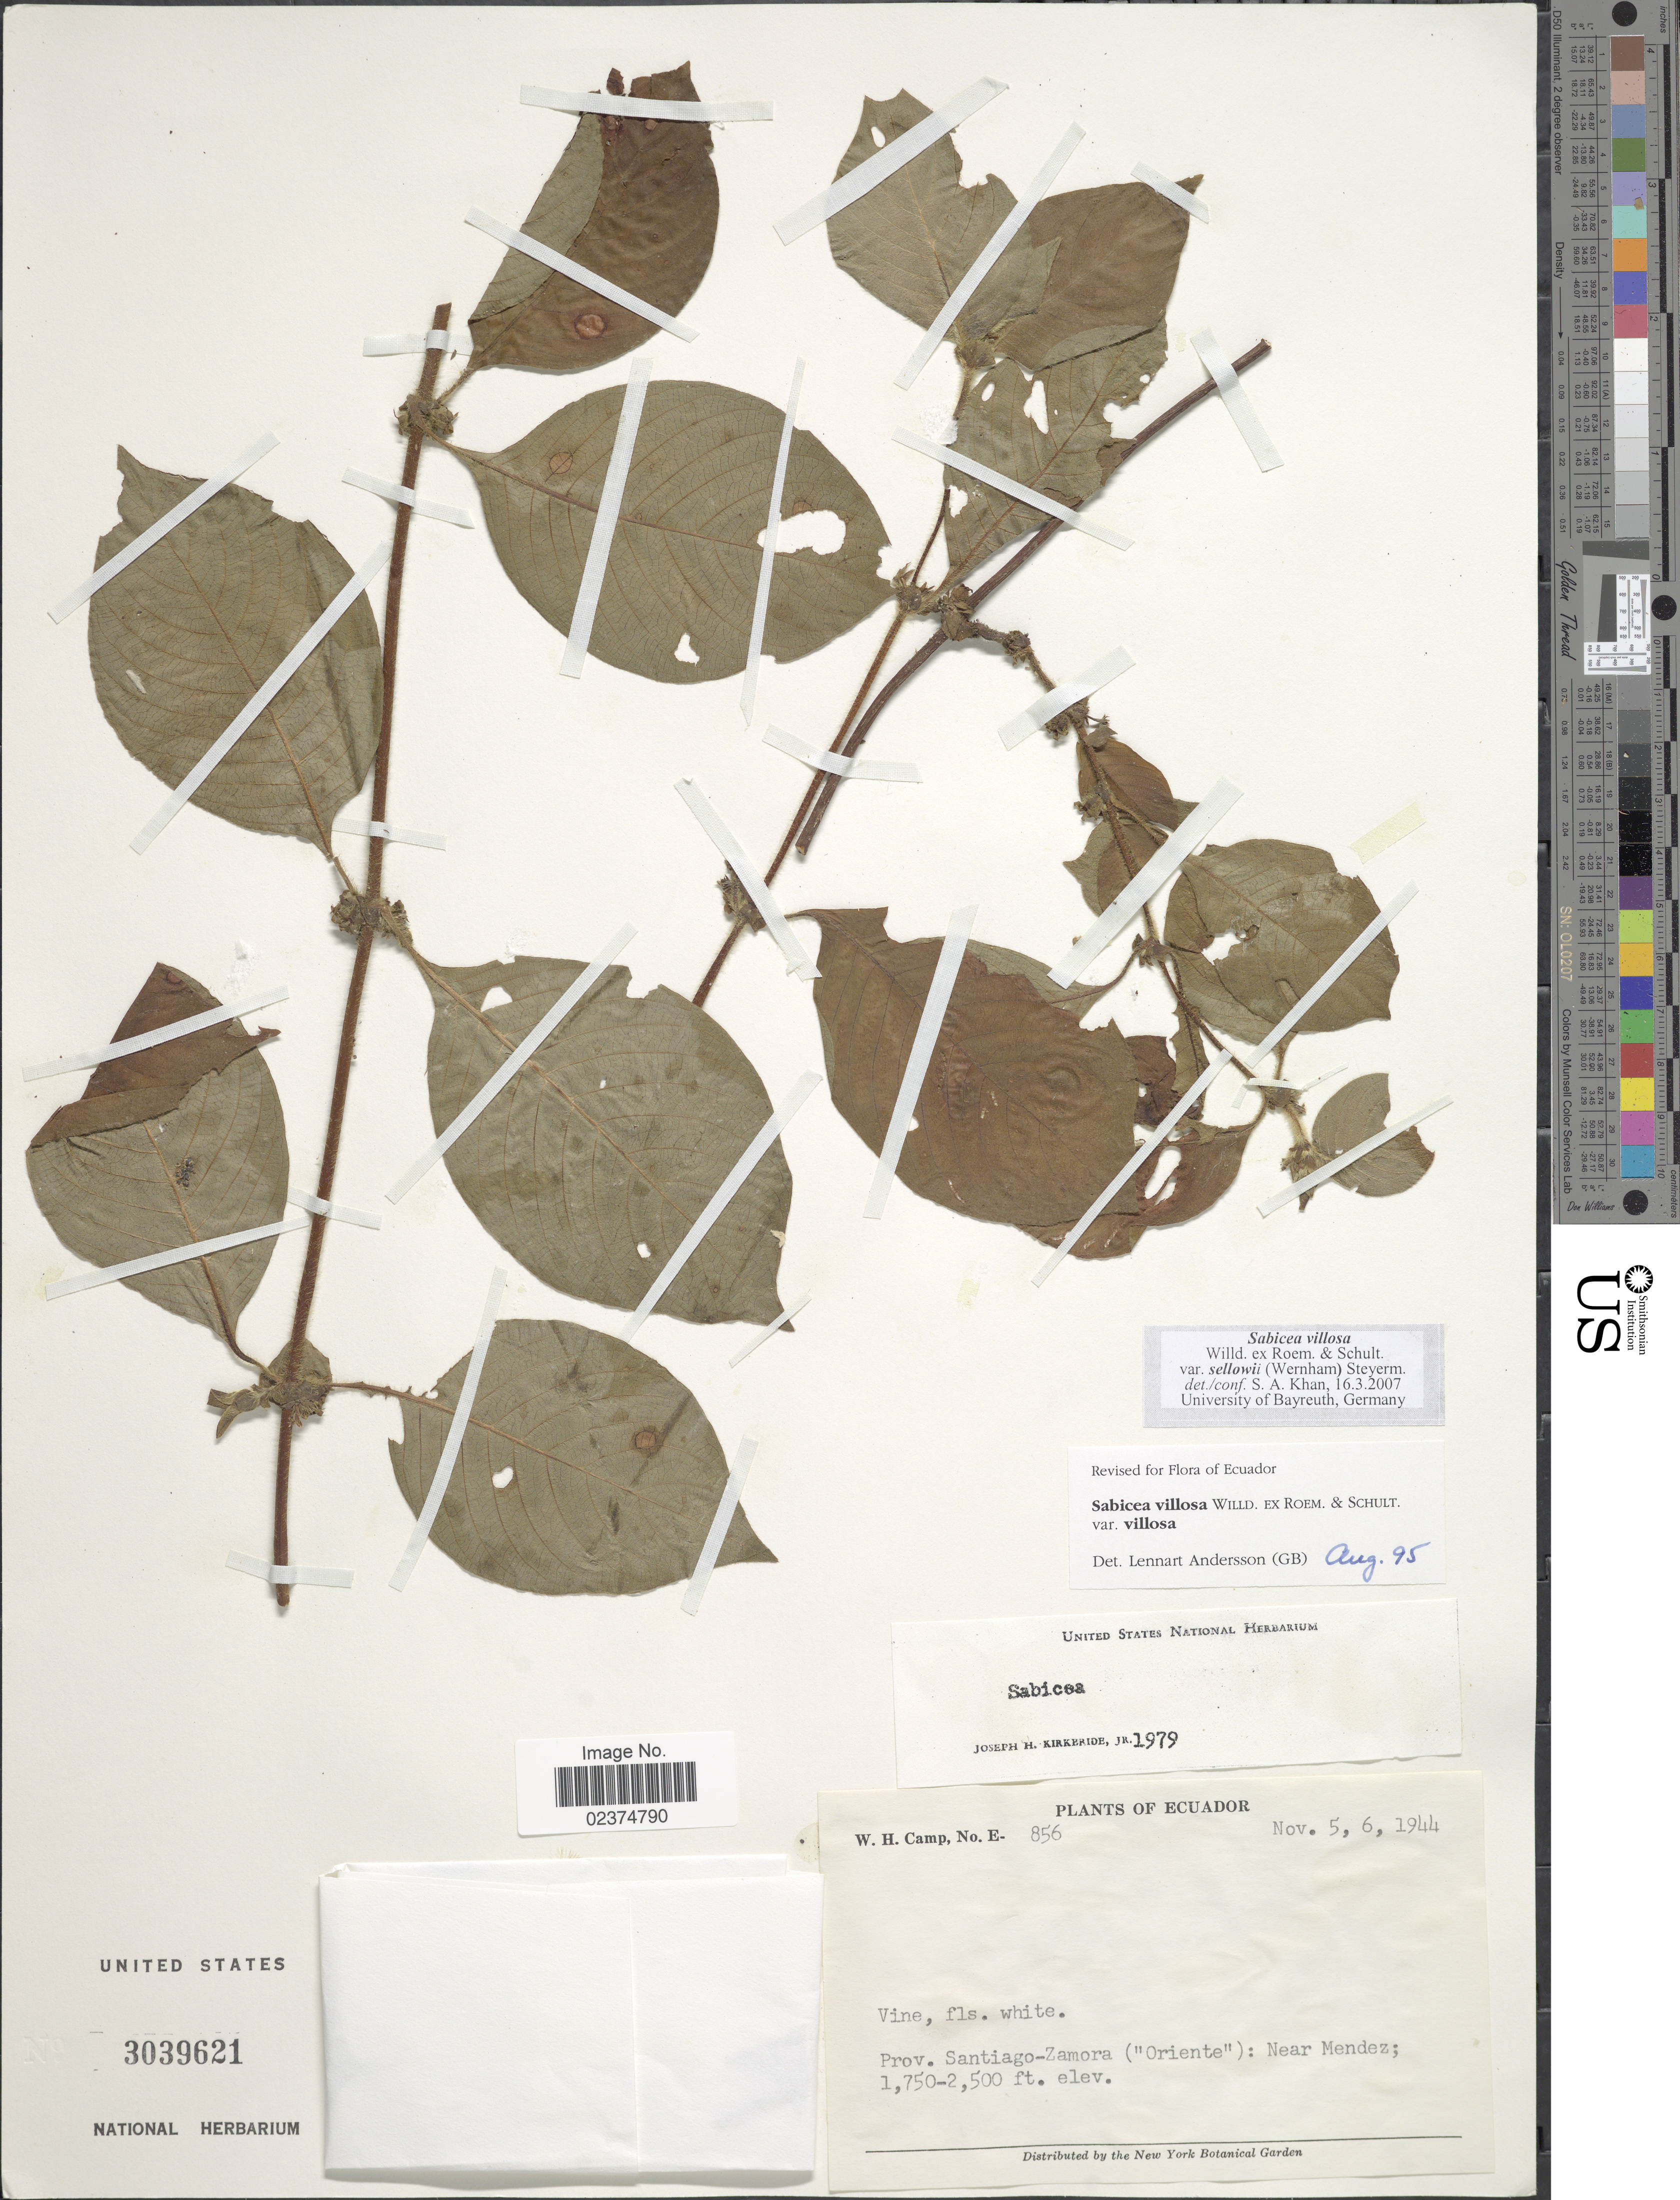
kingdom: Plantae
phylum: Tracheophyta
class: Magnoliopsida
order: Gentianales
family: Rubiaceae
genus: Sabicea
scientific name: Sabicea villosa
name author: Willd. ex Roem. & Schult.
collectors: W. H. Camp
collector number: E-856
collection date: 1944-11-05/1944-11-06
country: Ecuador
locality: Prov. Santiago- Zamora ("Oriente"): Near Mendez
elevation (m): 533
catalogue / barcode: US 3039621